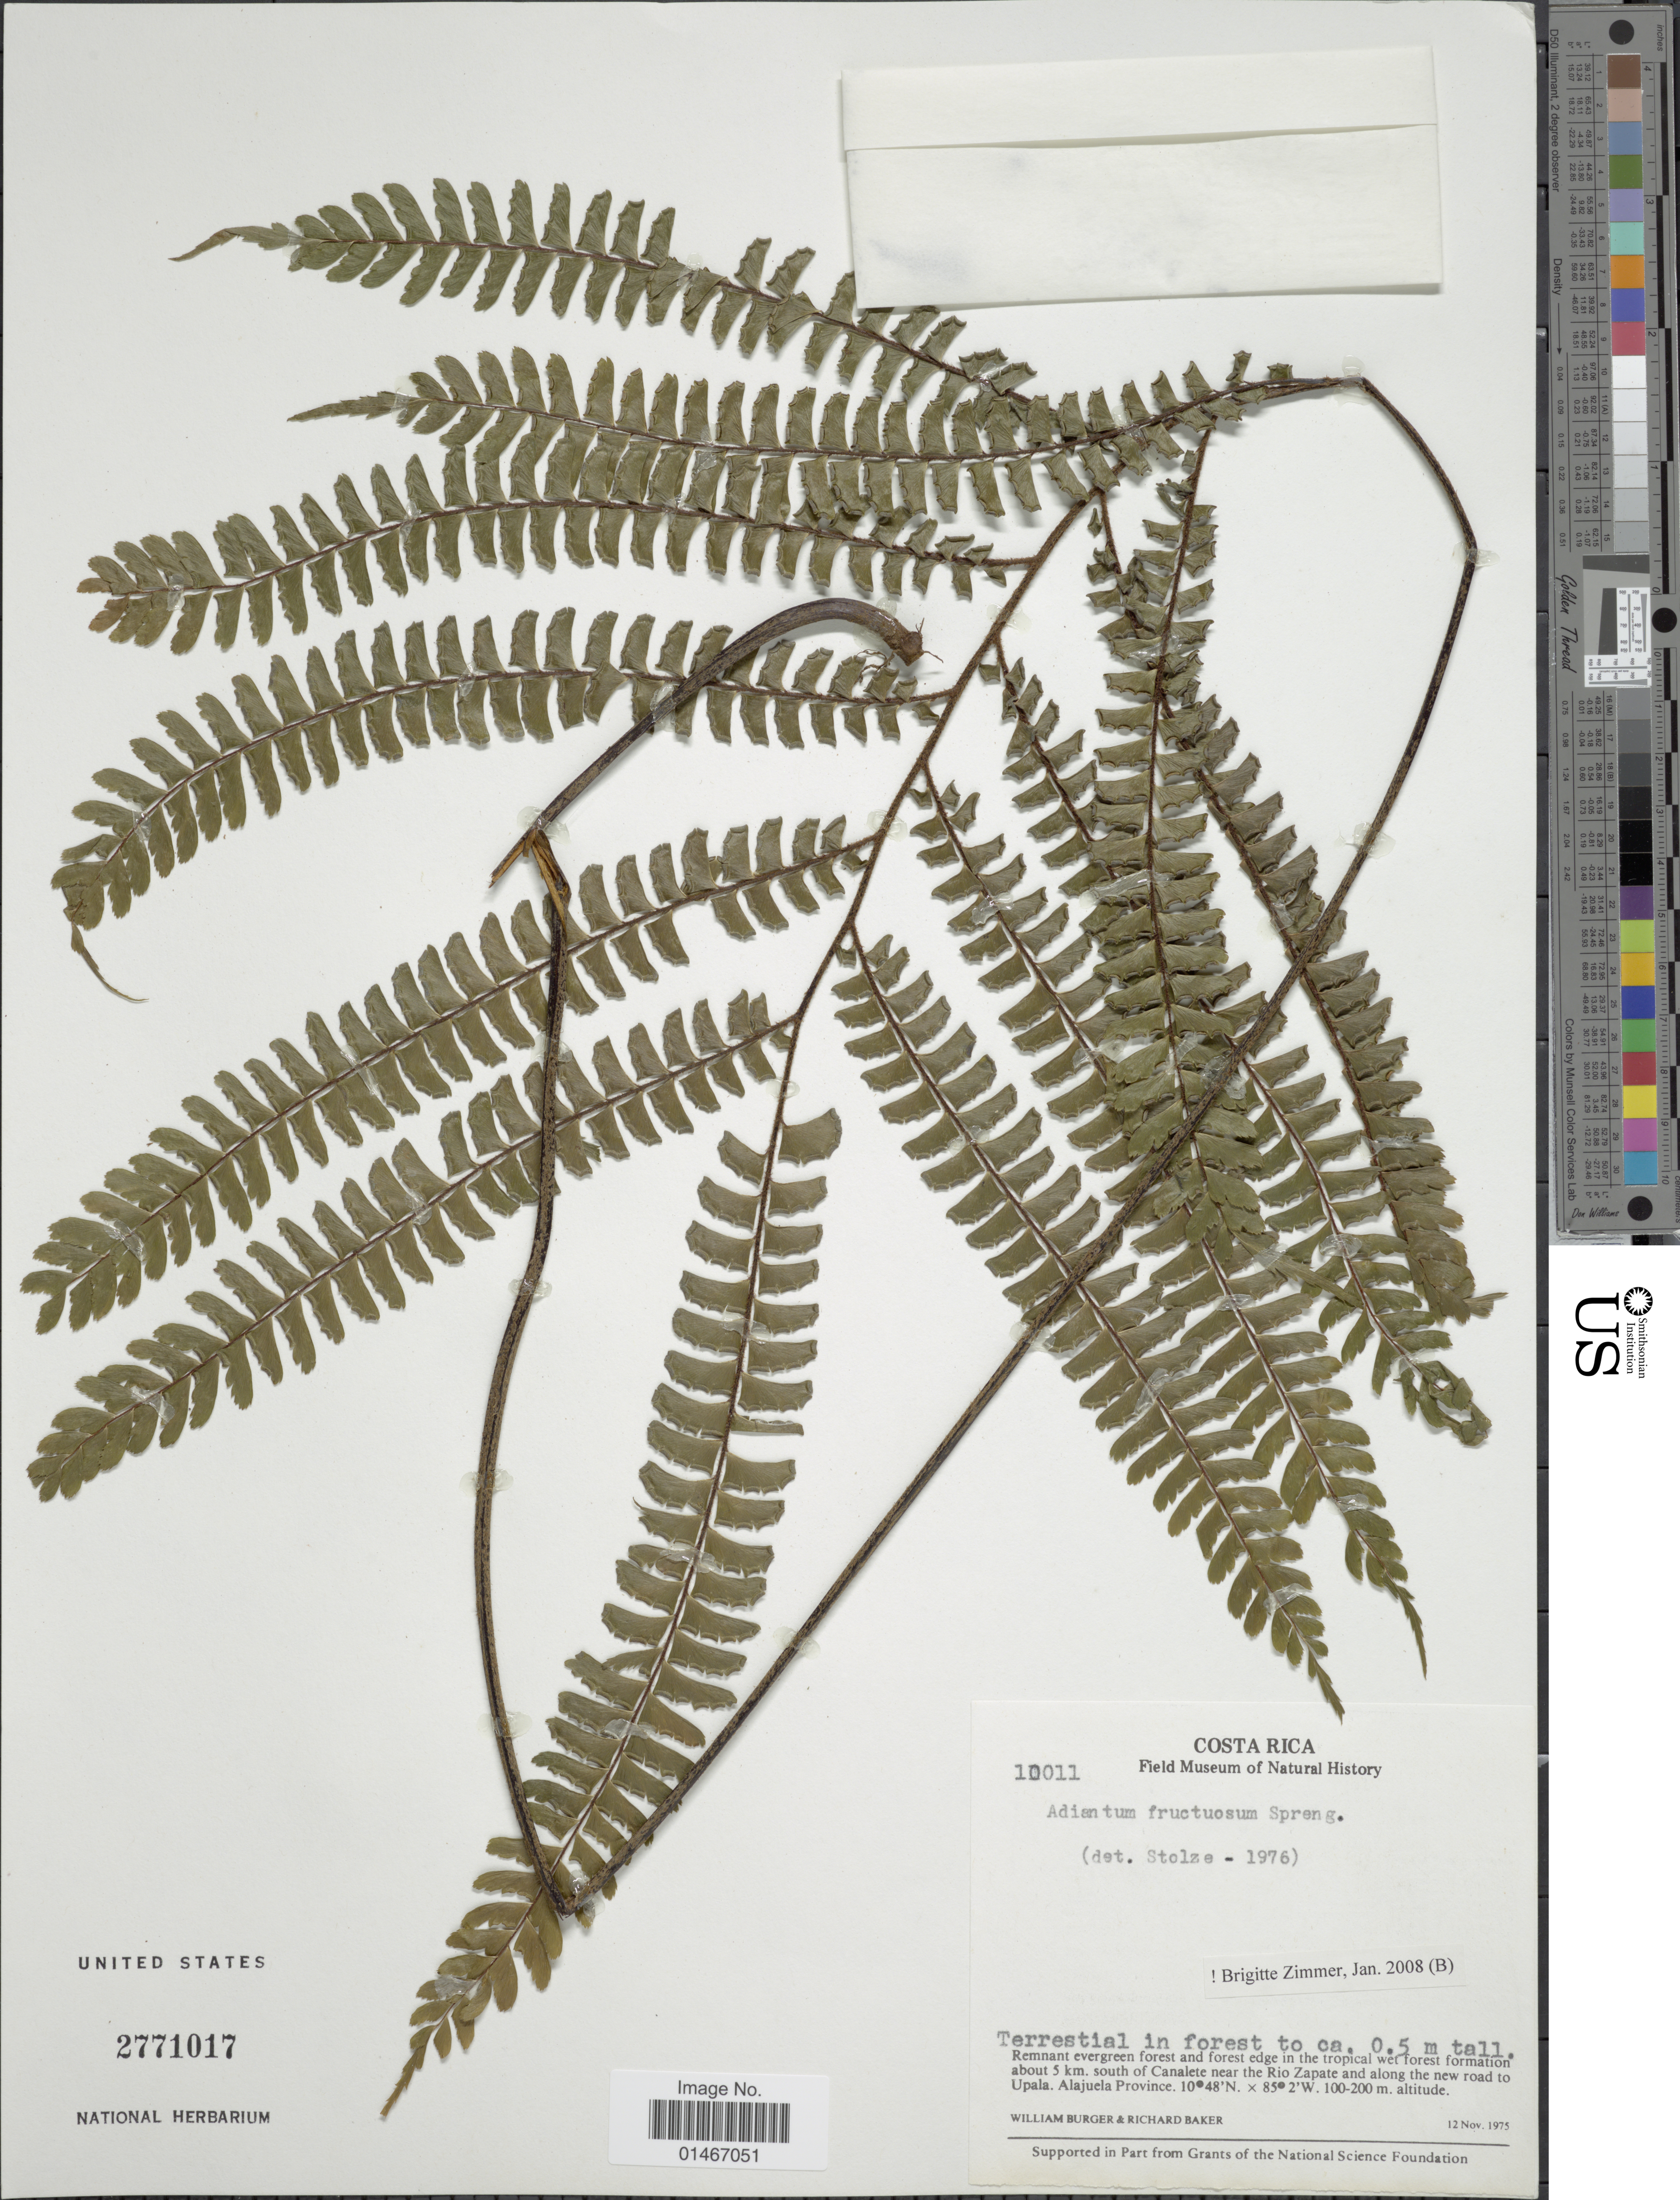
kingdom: Plantae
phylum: Tracheophyta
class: Polypodiopsida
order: Polypodiales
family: Pteridaceae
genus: Adiantum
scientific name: Adiantum fructuosum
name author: Poepp. ex Spreng.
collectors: W. Burger & R. A. Baker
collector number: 10011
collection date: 1975-11-12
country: Costa Rica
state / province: Alajuela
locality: About 5 km. south of Canalete near the Rio Zapate and along the new road to Upala. Alajuela Province.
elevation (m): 100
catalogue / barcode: US 2771017